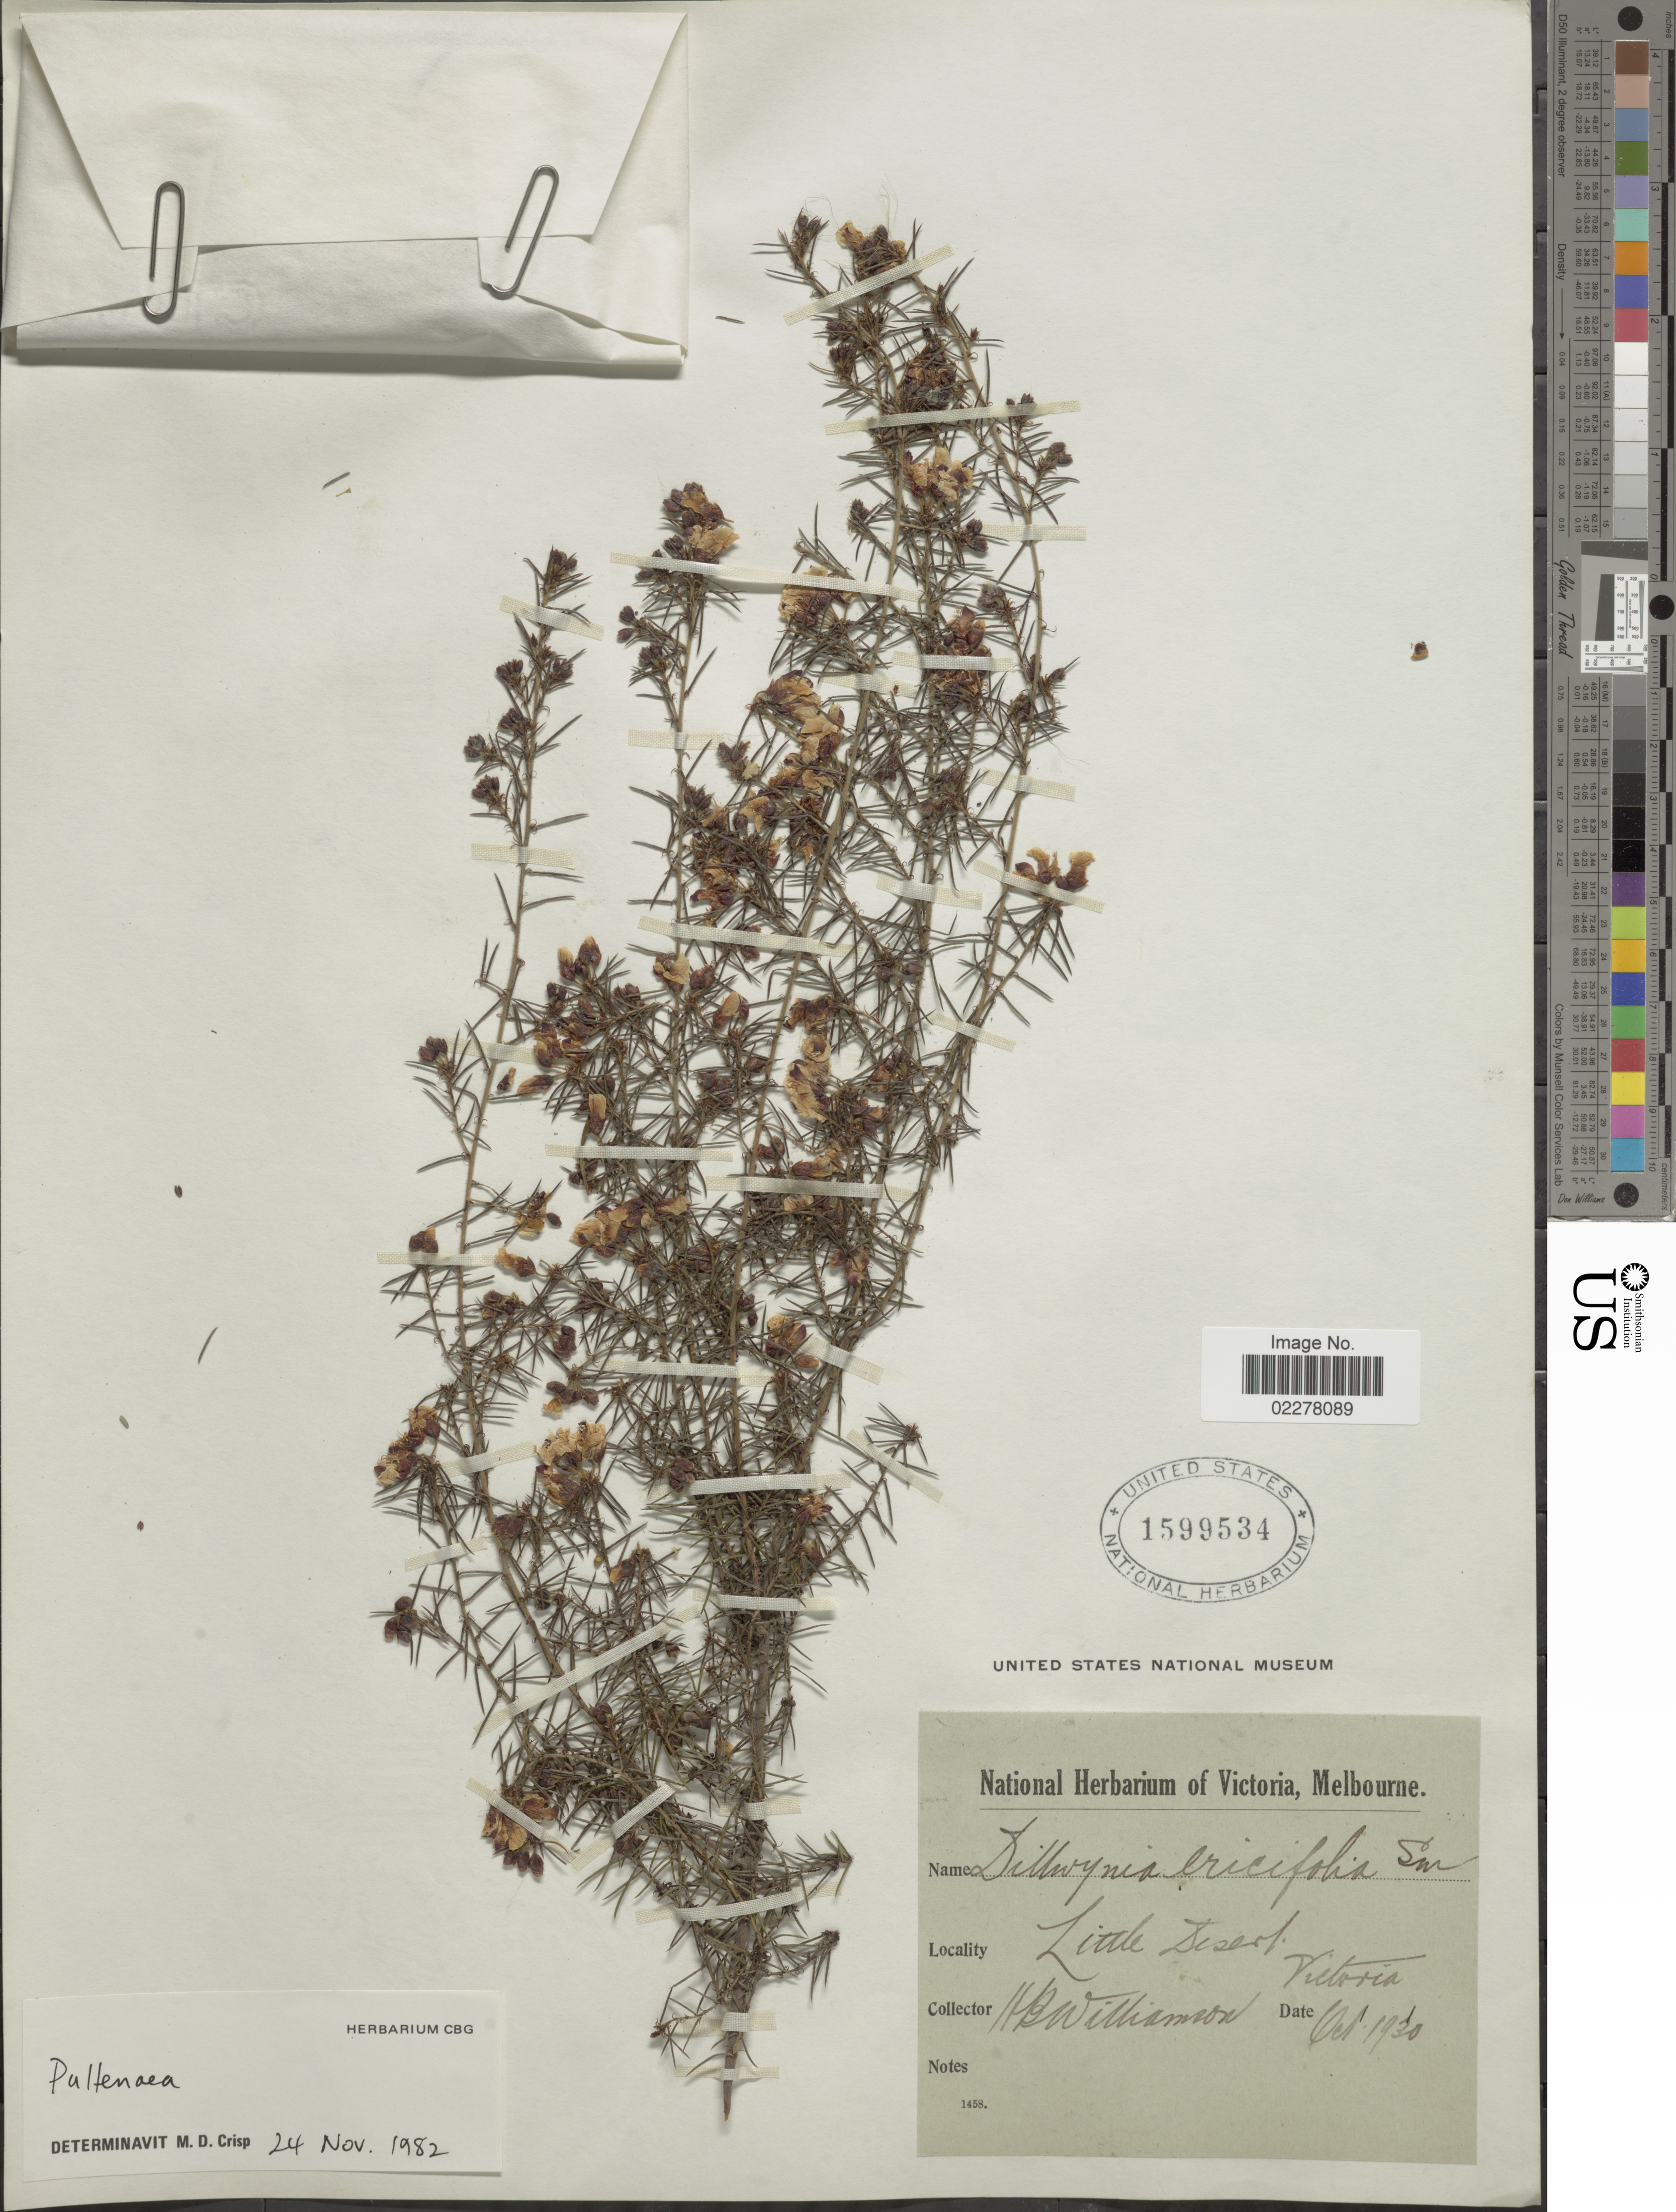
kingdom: Plantae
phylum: Tracheophyta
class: Magnoliopsida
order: Fabales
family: Fabaceae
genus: Pultenaea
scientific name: Pultenaea sp.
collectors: H. Williamson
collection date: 1930-10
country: Australia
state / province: Victoria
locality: Little Desert. Victoria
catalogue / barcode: US 1599534